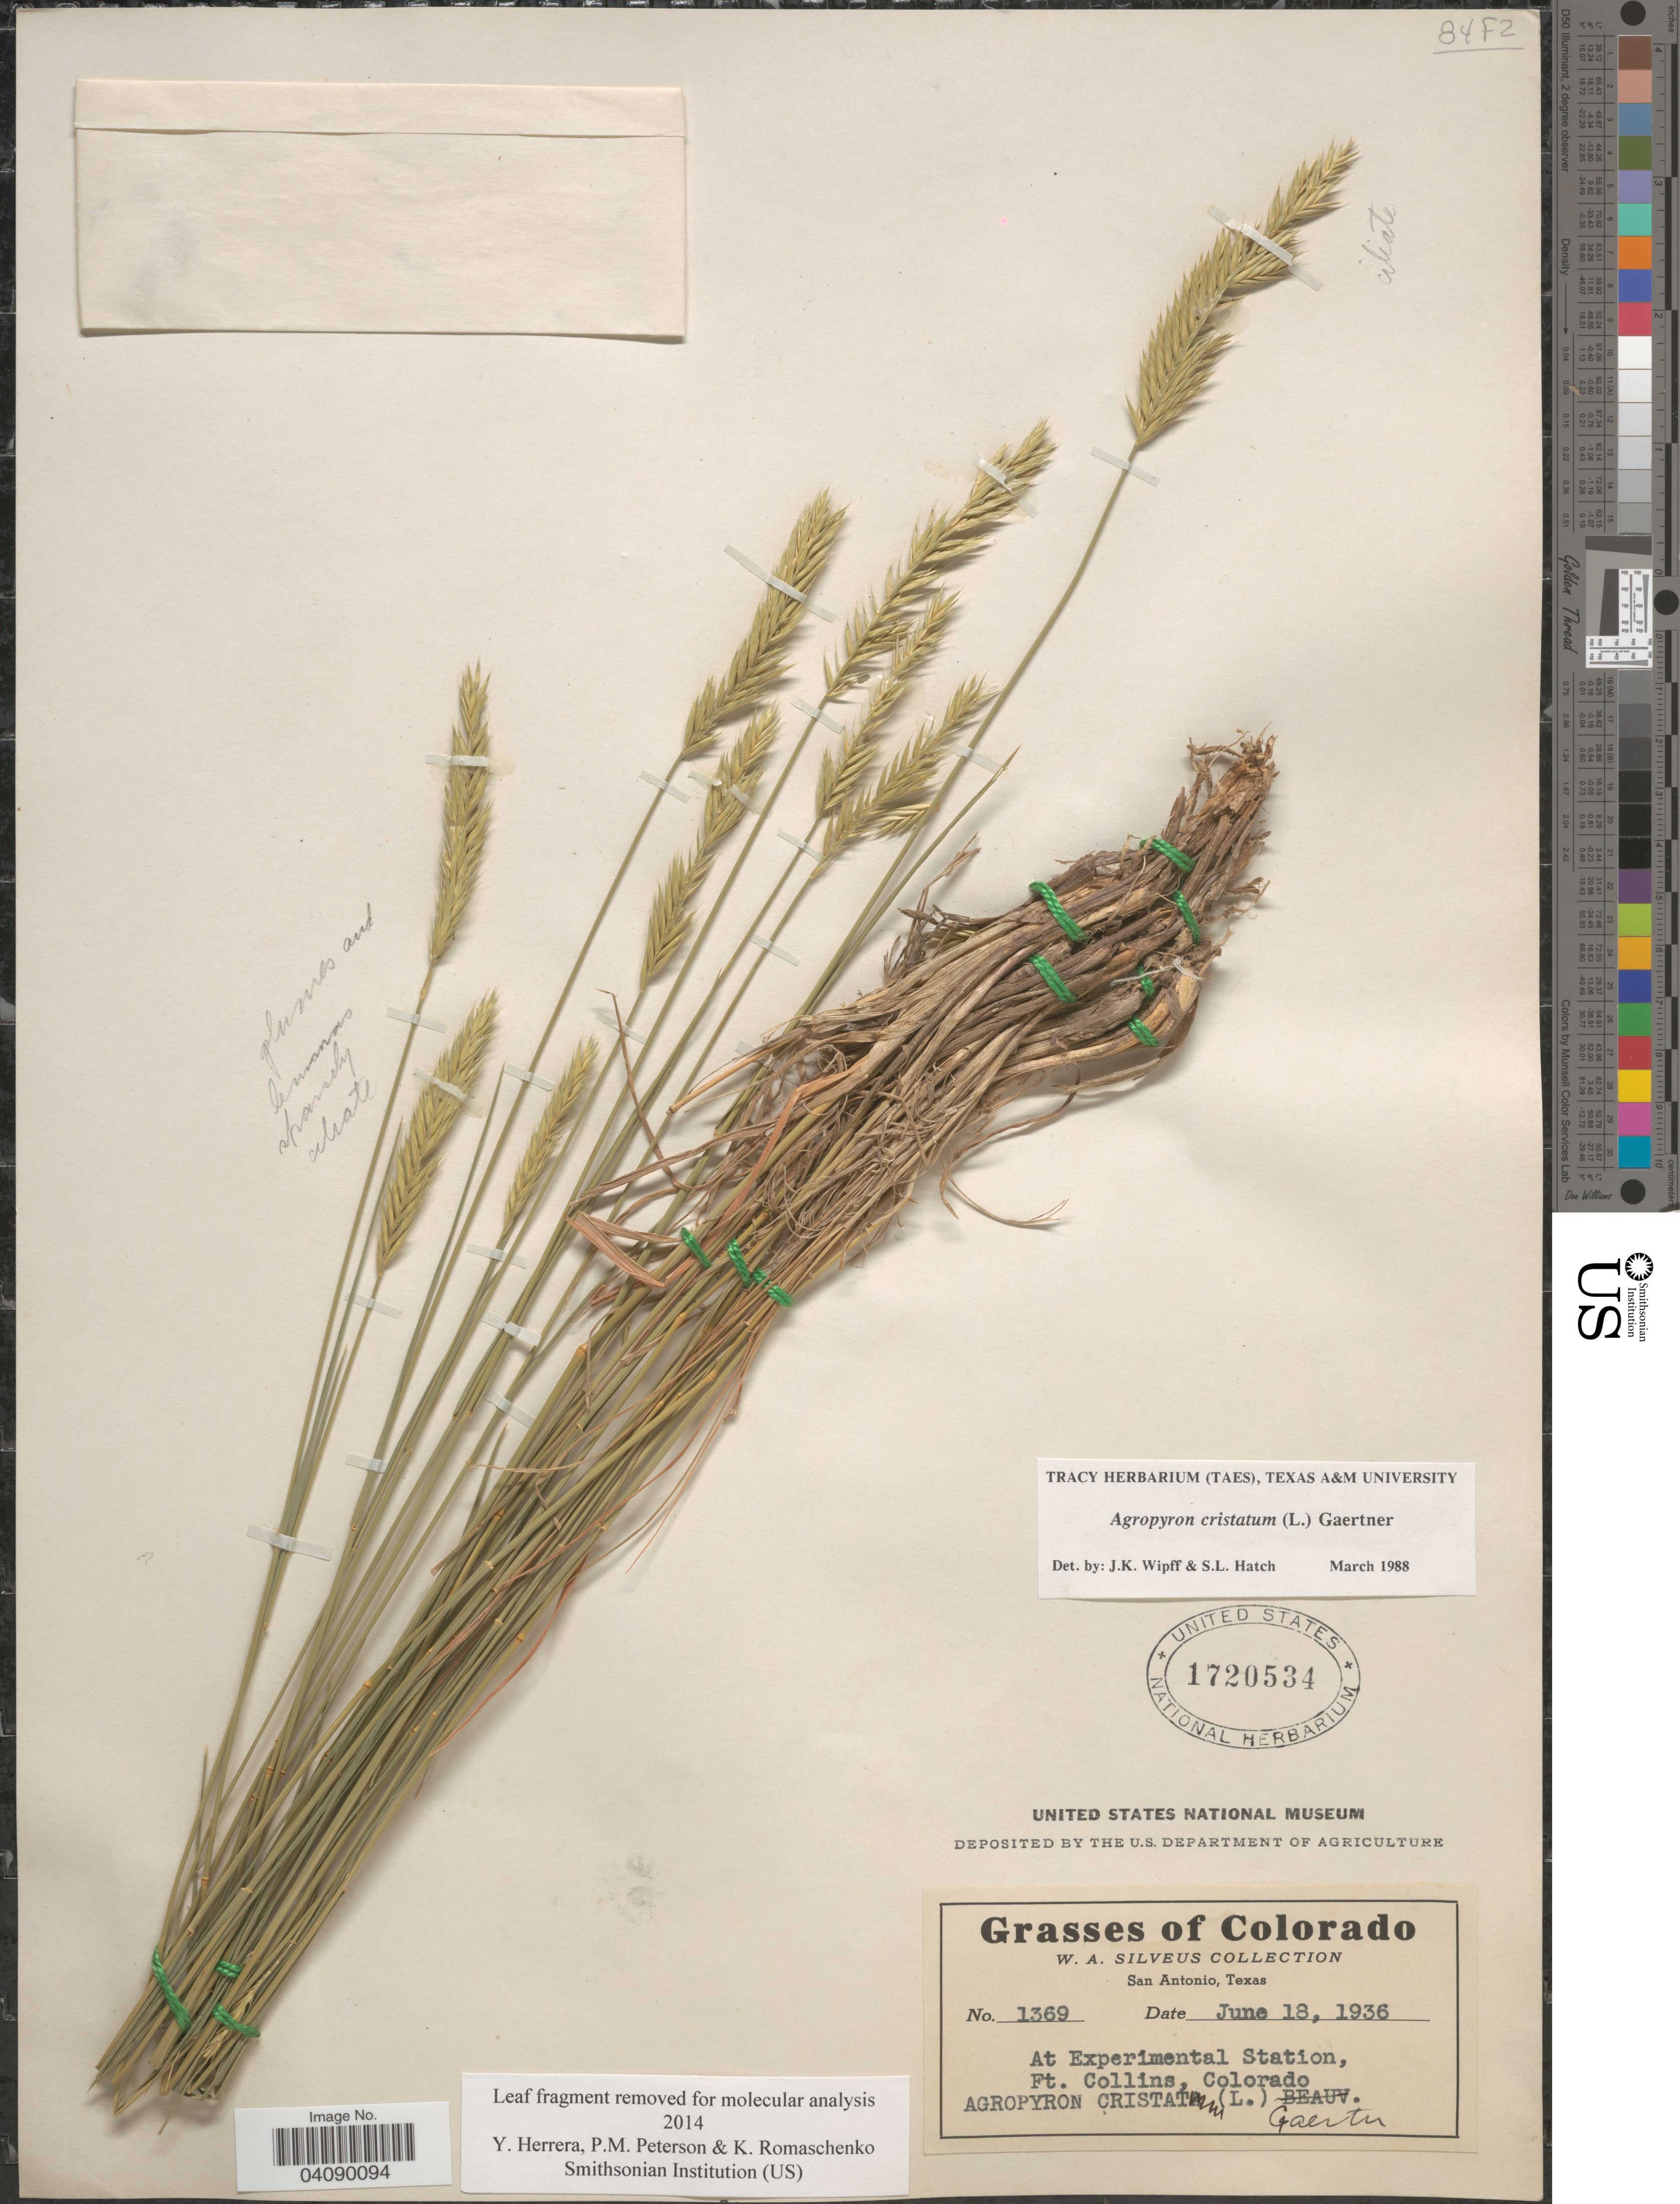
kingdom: Plantae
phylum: Tracheophyta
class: Liliopsida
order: Poales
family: Poaceae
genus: Agropyron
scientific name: Agropyron cristatum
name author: (L.) Gaertn.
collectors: W. Silveus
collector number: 1369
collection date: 1936-06-18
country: United States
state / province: Colorado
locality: At Experimental Station, Ft. Collins.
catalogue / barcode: US 1720534